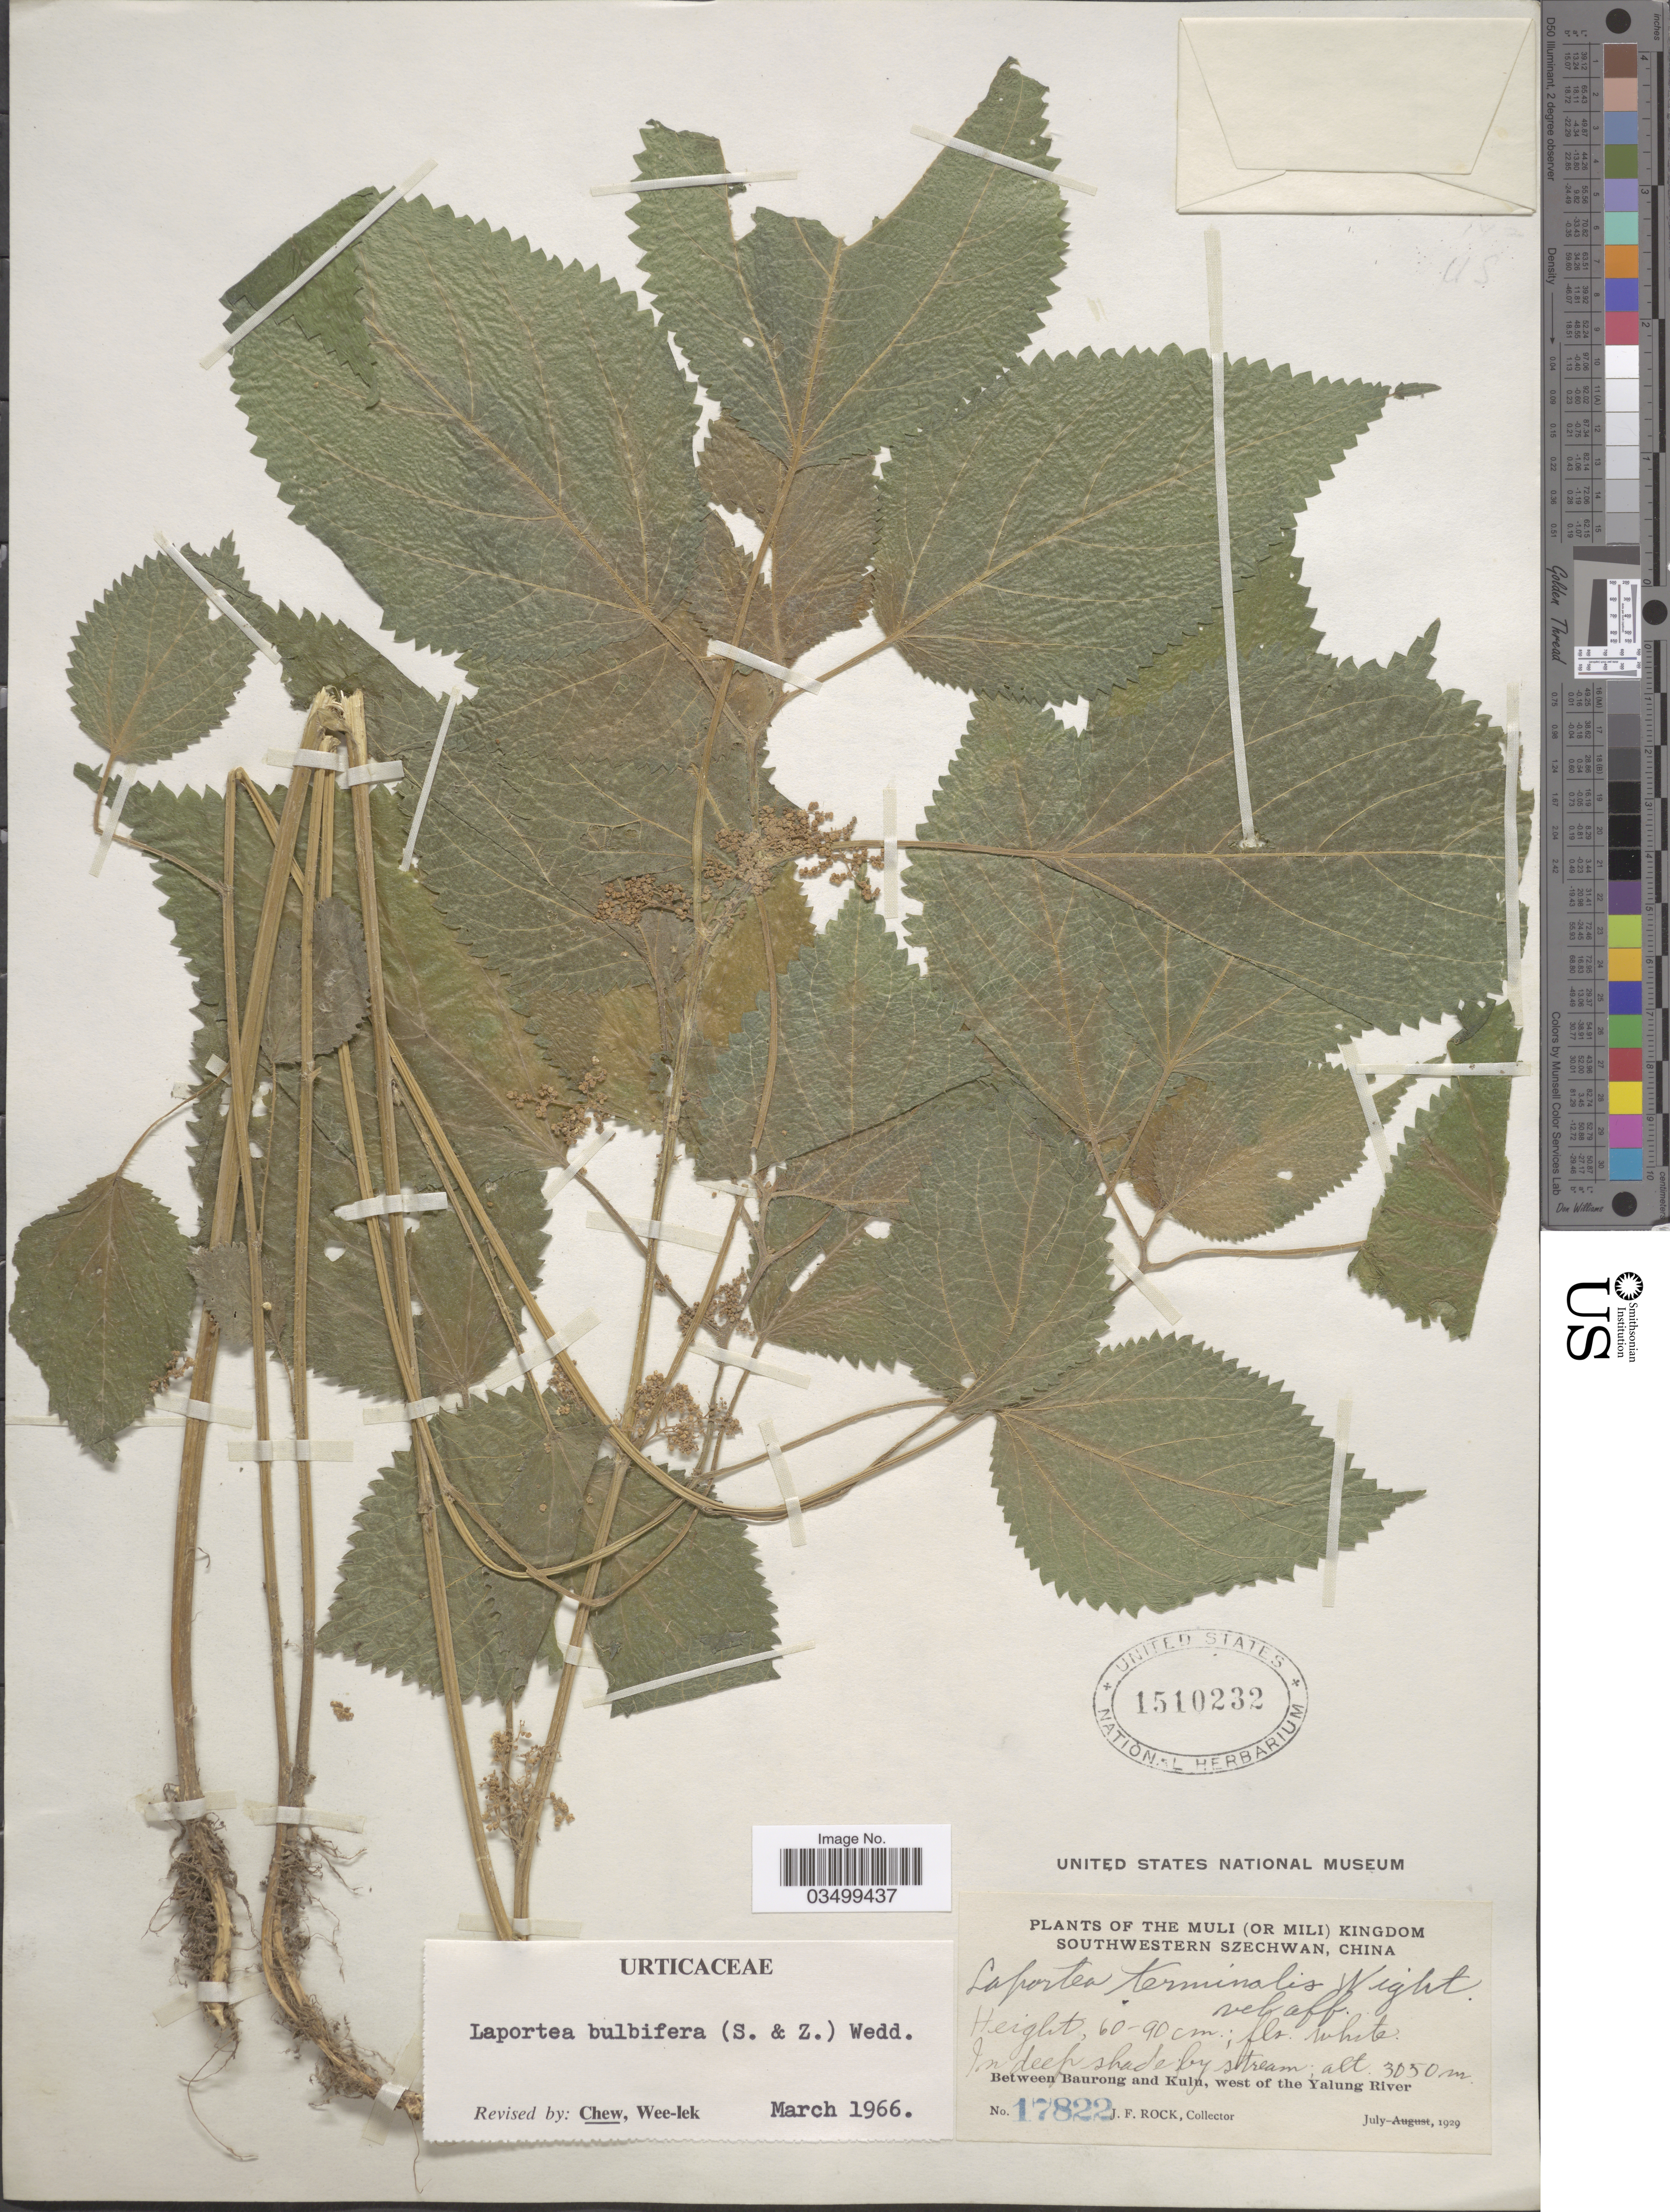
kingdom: Plantae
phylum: Tracheophyta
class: Magnoliopsida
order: Rosales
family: Urticaceae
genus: Laportea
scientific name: Laportea bulbifera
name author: (Siebold & Zucc.) Wedd.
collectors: J. Rock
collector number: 17822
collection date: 1929-07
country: China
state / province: Sichuan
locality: Muli (or Mili) Kingdom Southwestern Szechwan. Between Baurong and Kuln, west of the Yalung River.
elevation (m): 3050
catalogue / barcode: US 1510232